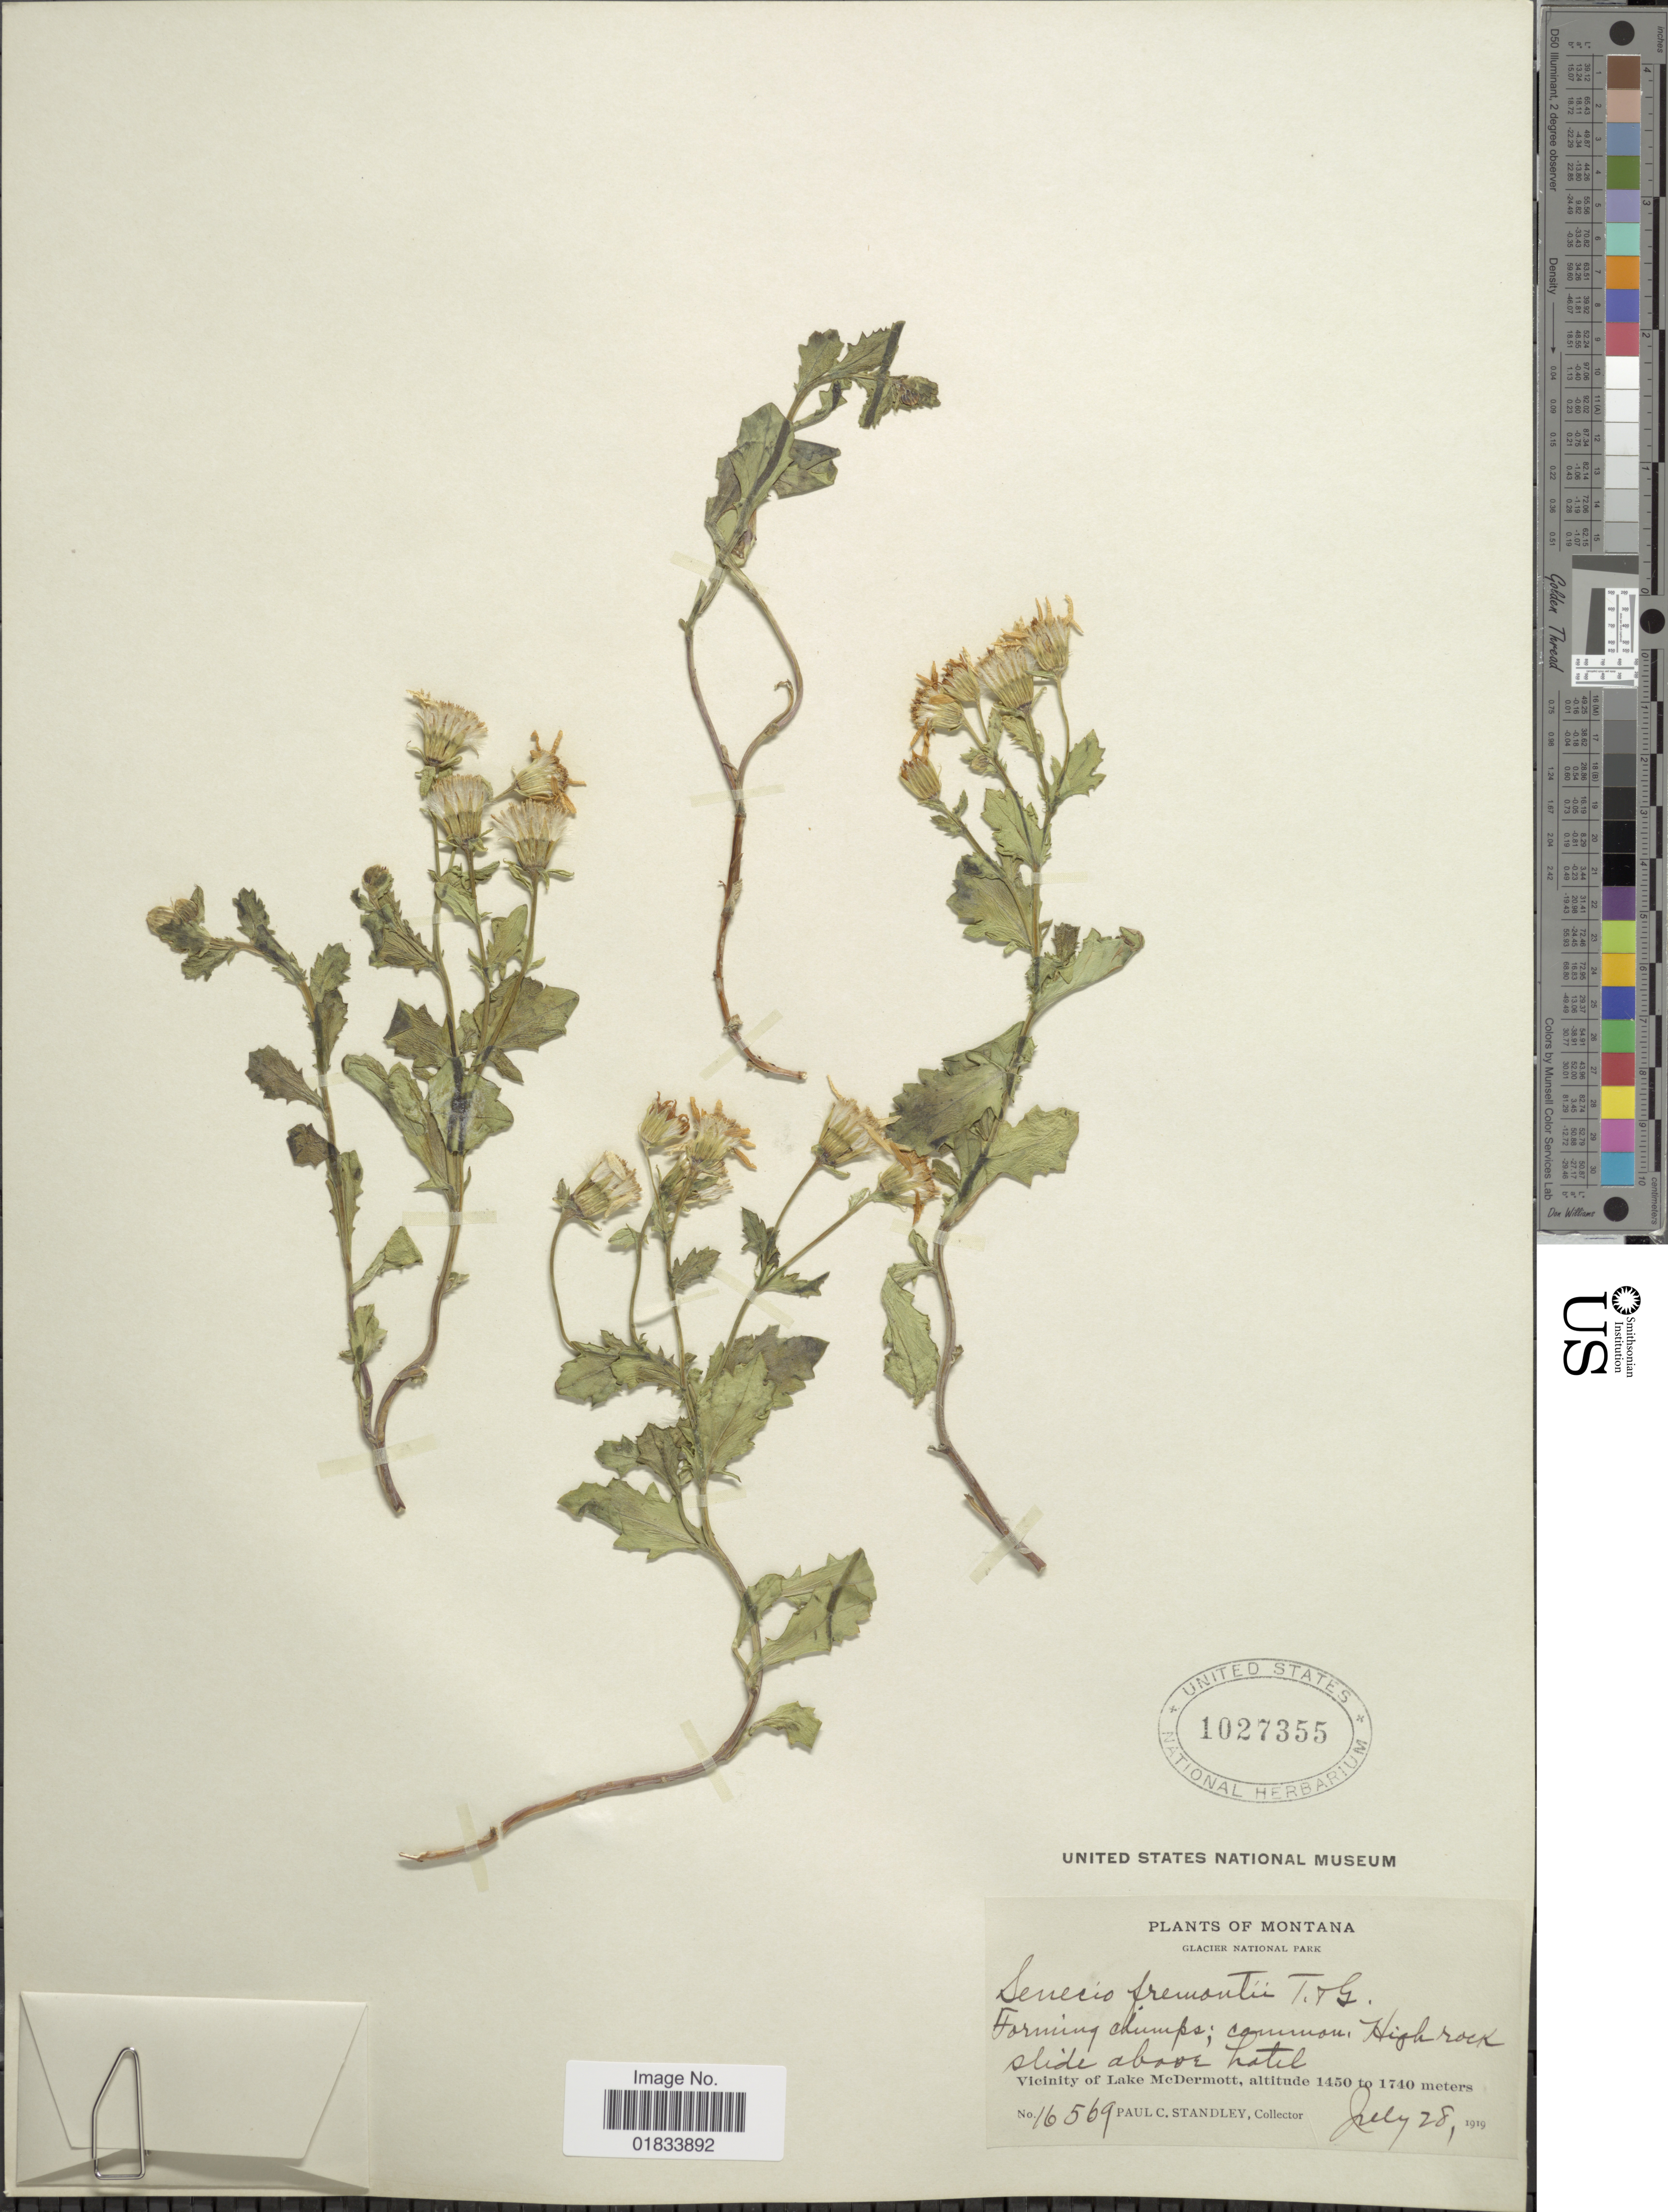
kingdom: Plantae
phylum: Tracheophyta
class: Magnoliopsida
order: Asterales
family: Asteraceae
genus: Senecio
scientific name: Senecio fremontii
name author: Torr. & A. Gray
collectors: P. C. Standley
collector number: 16569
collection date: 1919-07-28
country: United States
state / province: Montana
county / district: Glacier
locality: Glacier National Park, vicinity of Lake McDermott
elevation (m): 1450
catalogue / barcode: US 1027355